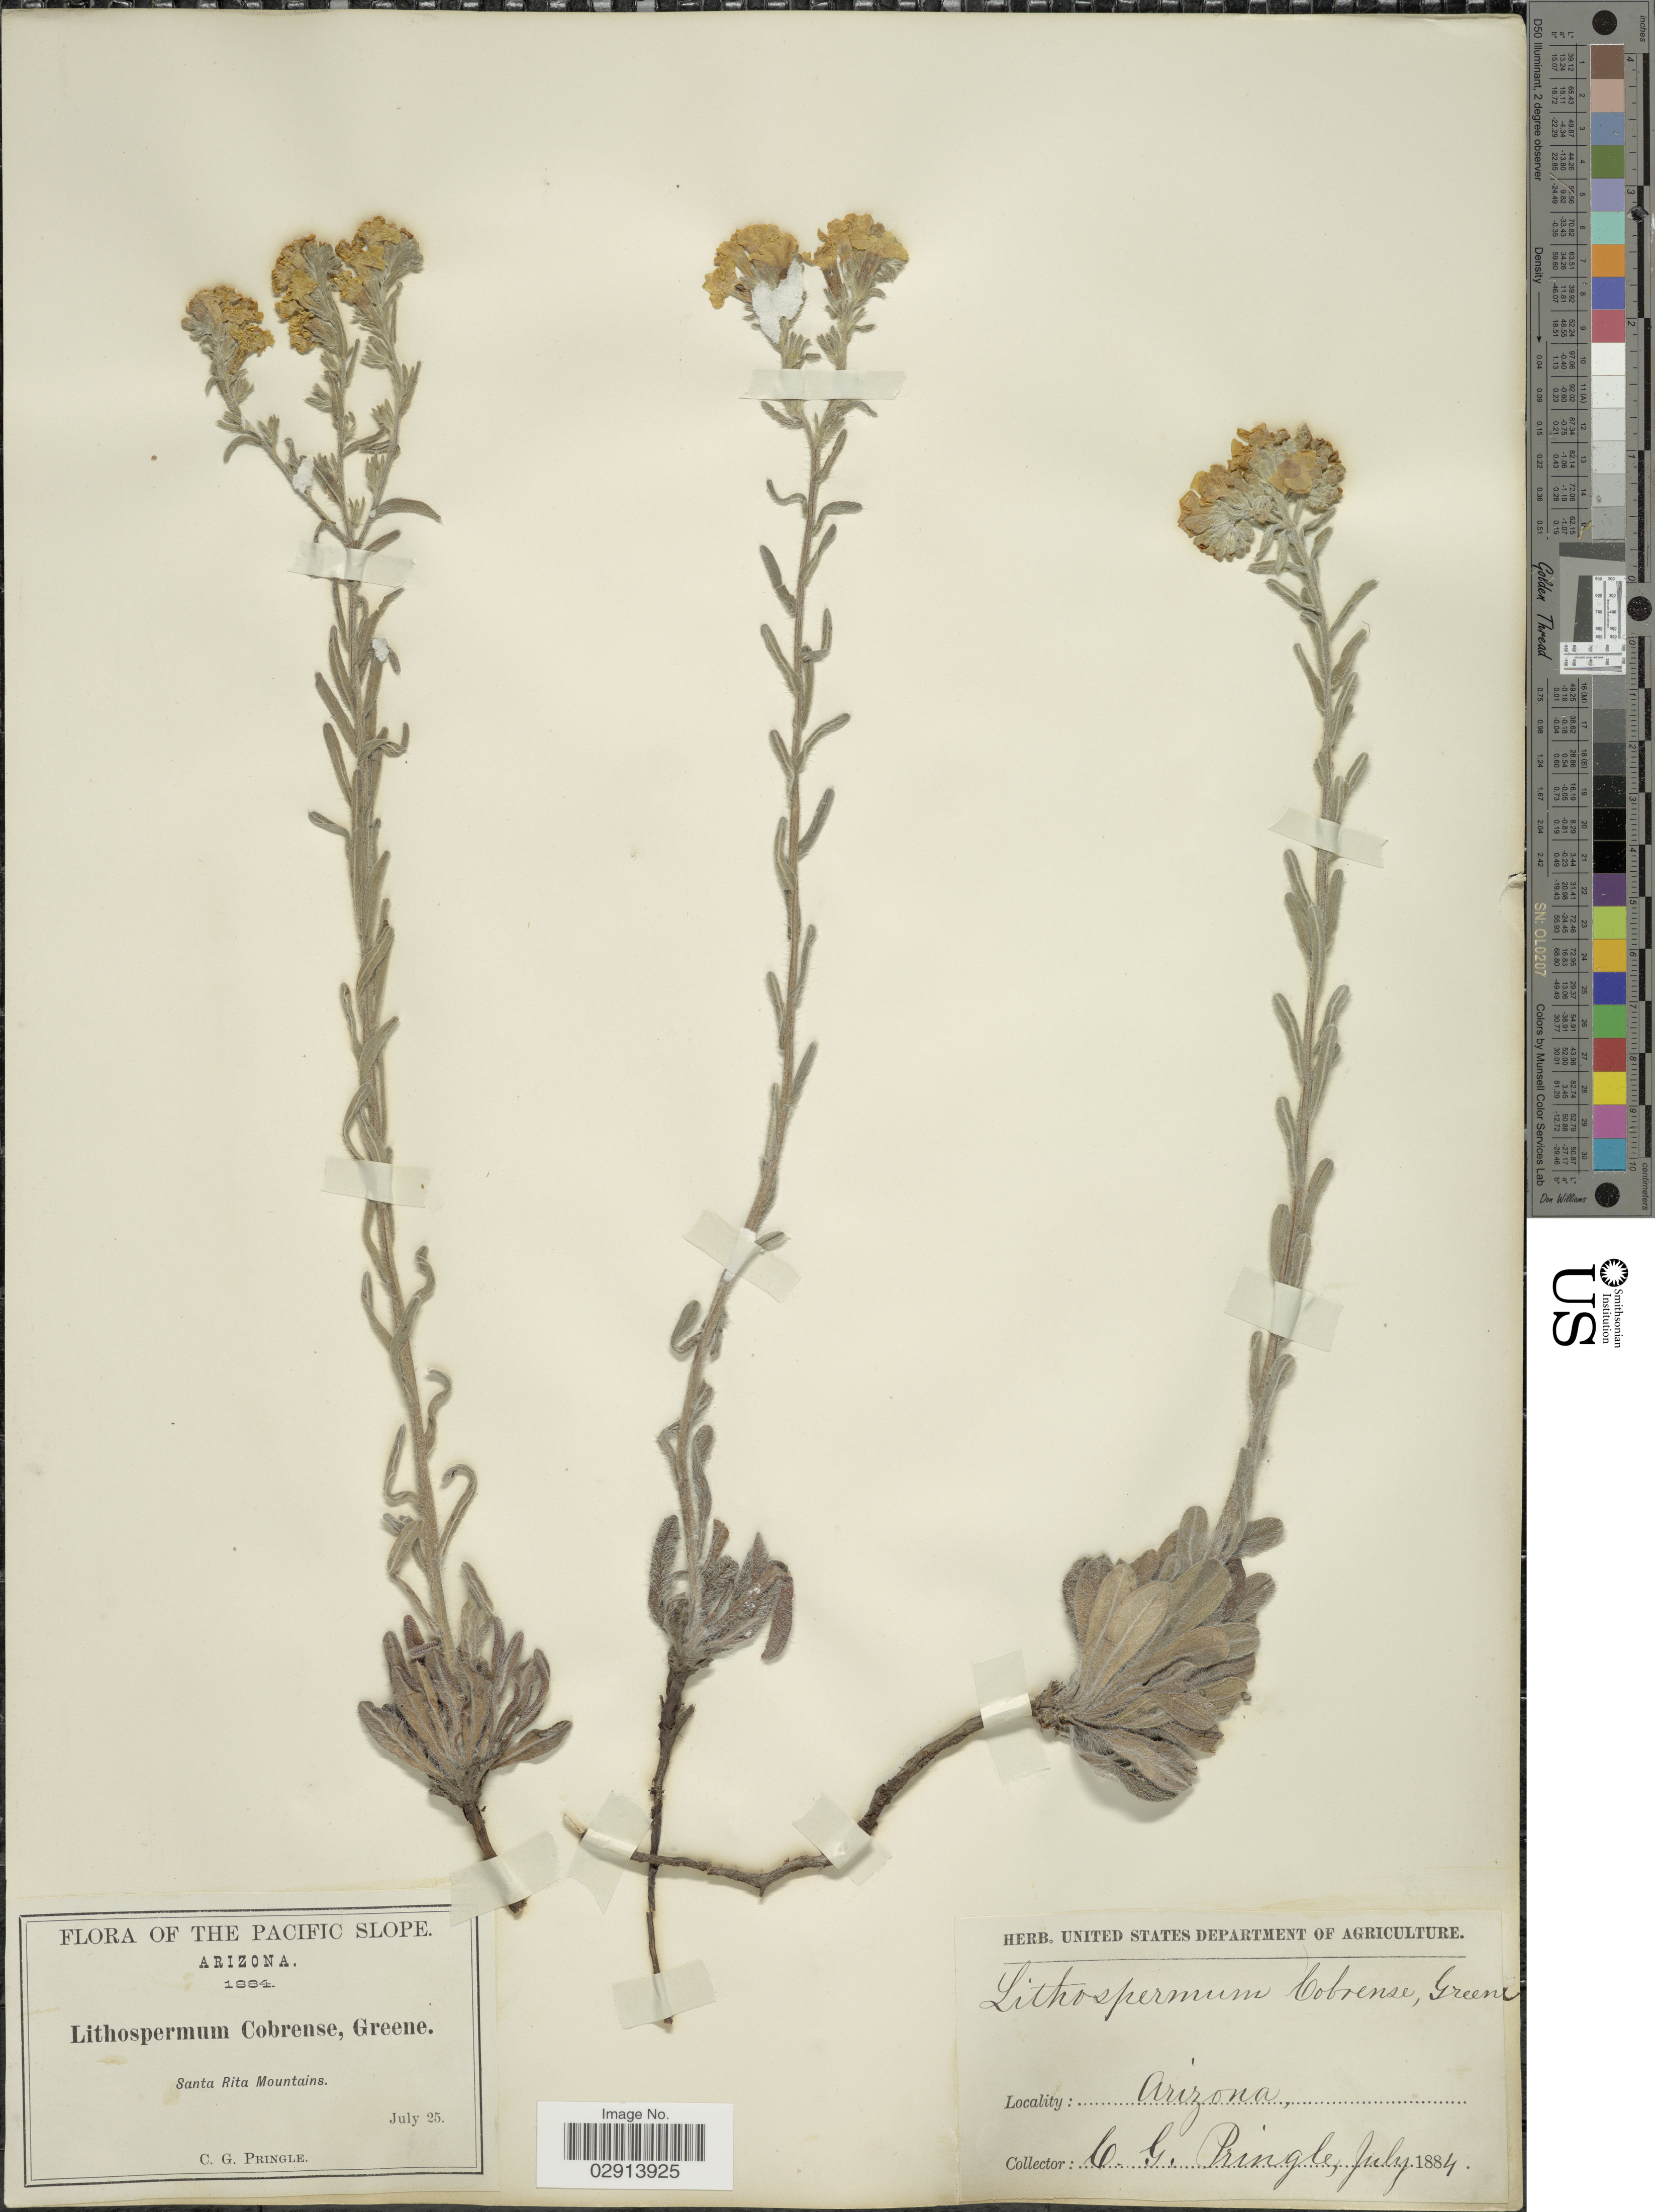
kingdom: Plantae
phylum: Tracheophyta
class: Magnoliopsida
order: Boraginales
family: Boraginaceae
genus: Lithospermum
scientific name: Lithospermum cobrense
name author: Greene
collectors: C. G. Pringle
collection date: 1884-07-25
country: United States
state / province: Arizona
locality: Pacific Slope. Santa Rita Mountains.